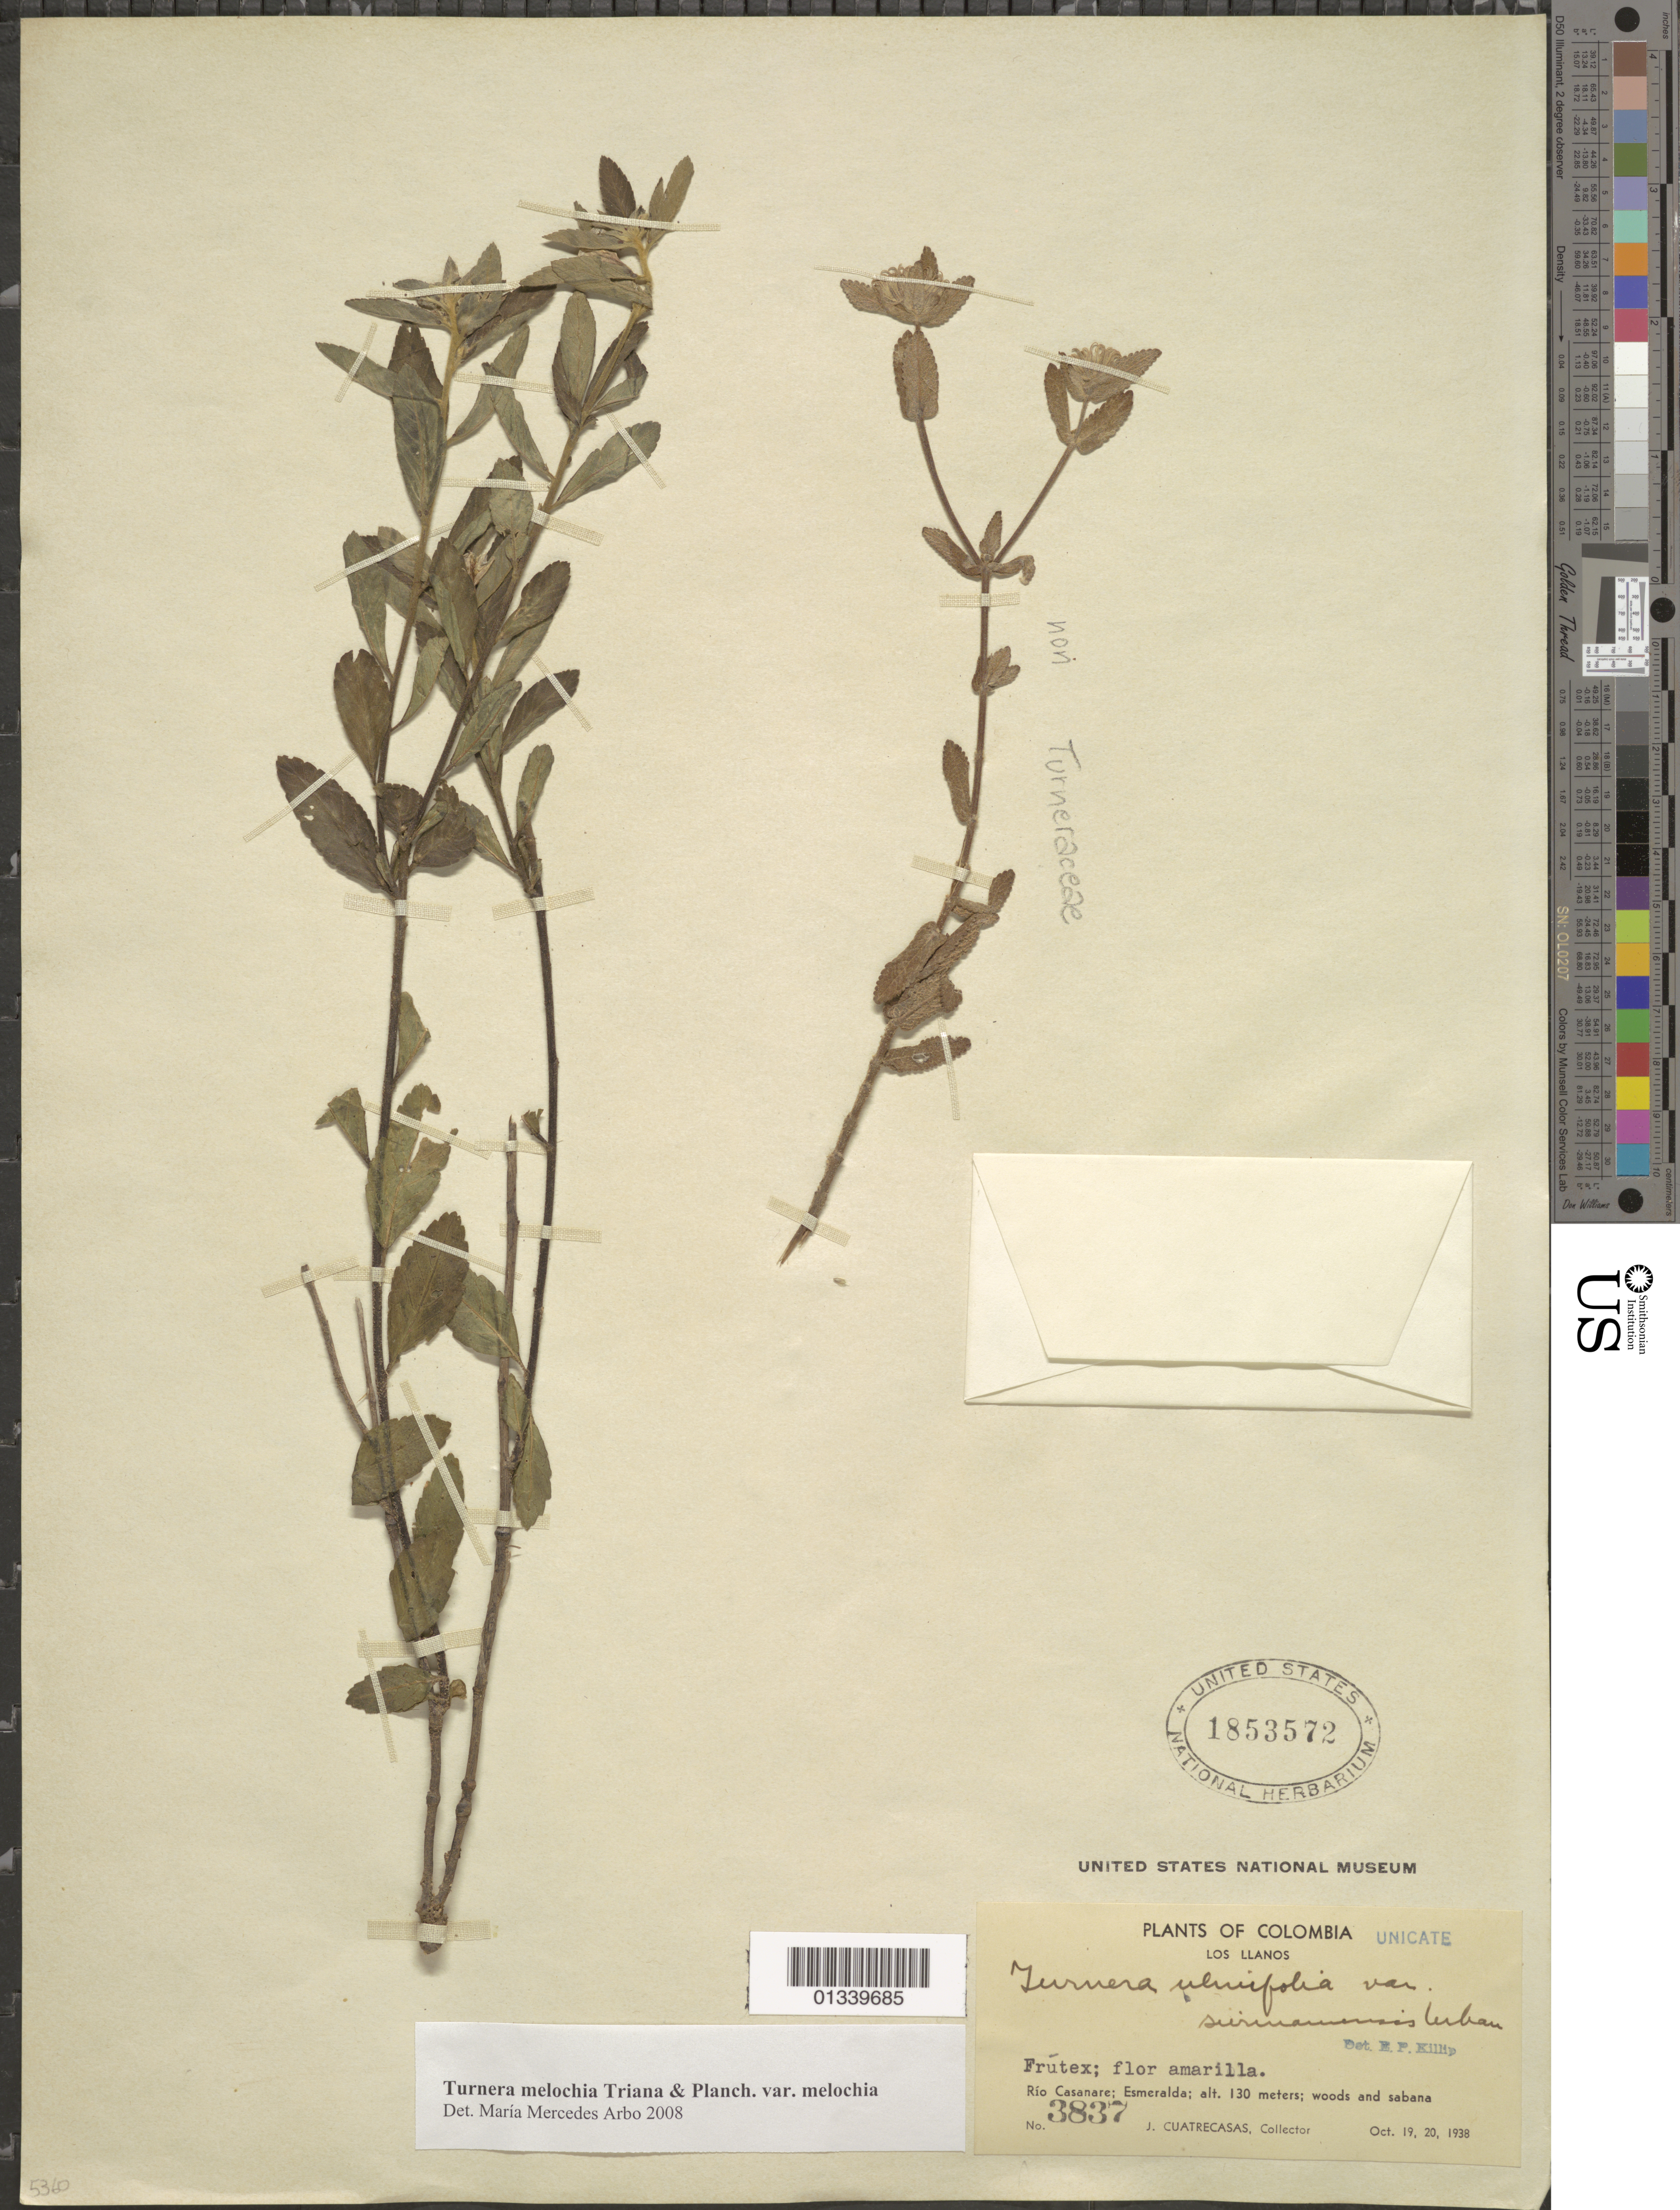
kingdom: Plantae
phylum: Tracheophyta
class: Magnoliopsida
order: Malpighiales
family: Turneraceae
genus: Turnera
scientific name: Turnera melochia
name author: Triana & Planch.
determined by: Arbo, M. M.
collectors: J. Cuatrecasas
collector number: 3837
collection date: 1938-10-19/1938-10-20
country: Colombia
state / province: Caldas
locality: Los Llanos, Rio Casanare: Esmeralda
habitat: Woods and sabana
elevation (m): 130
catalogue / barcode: US 1853572